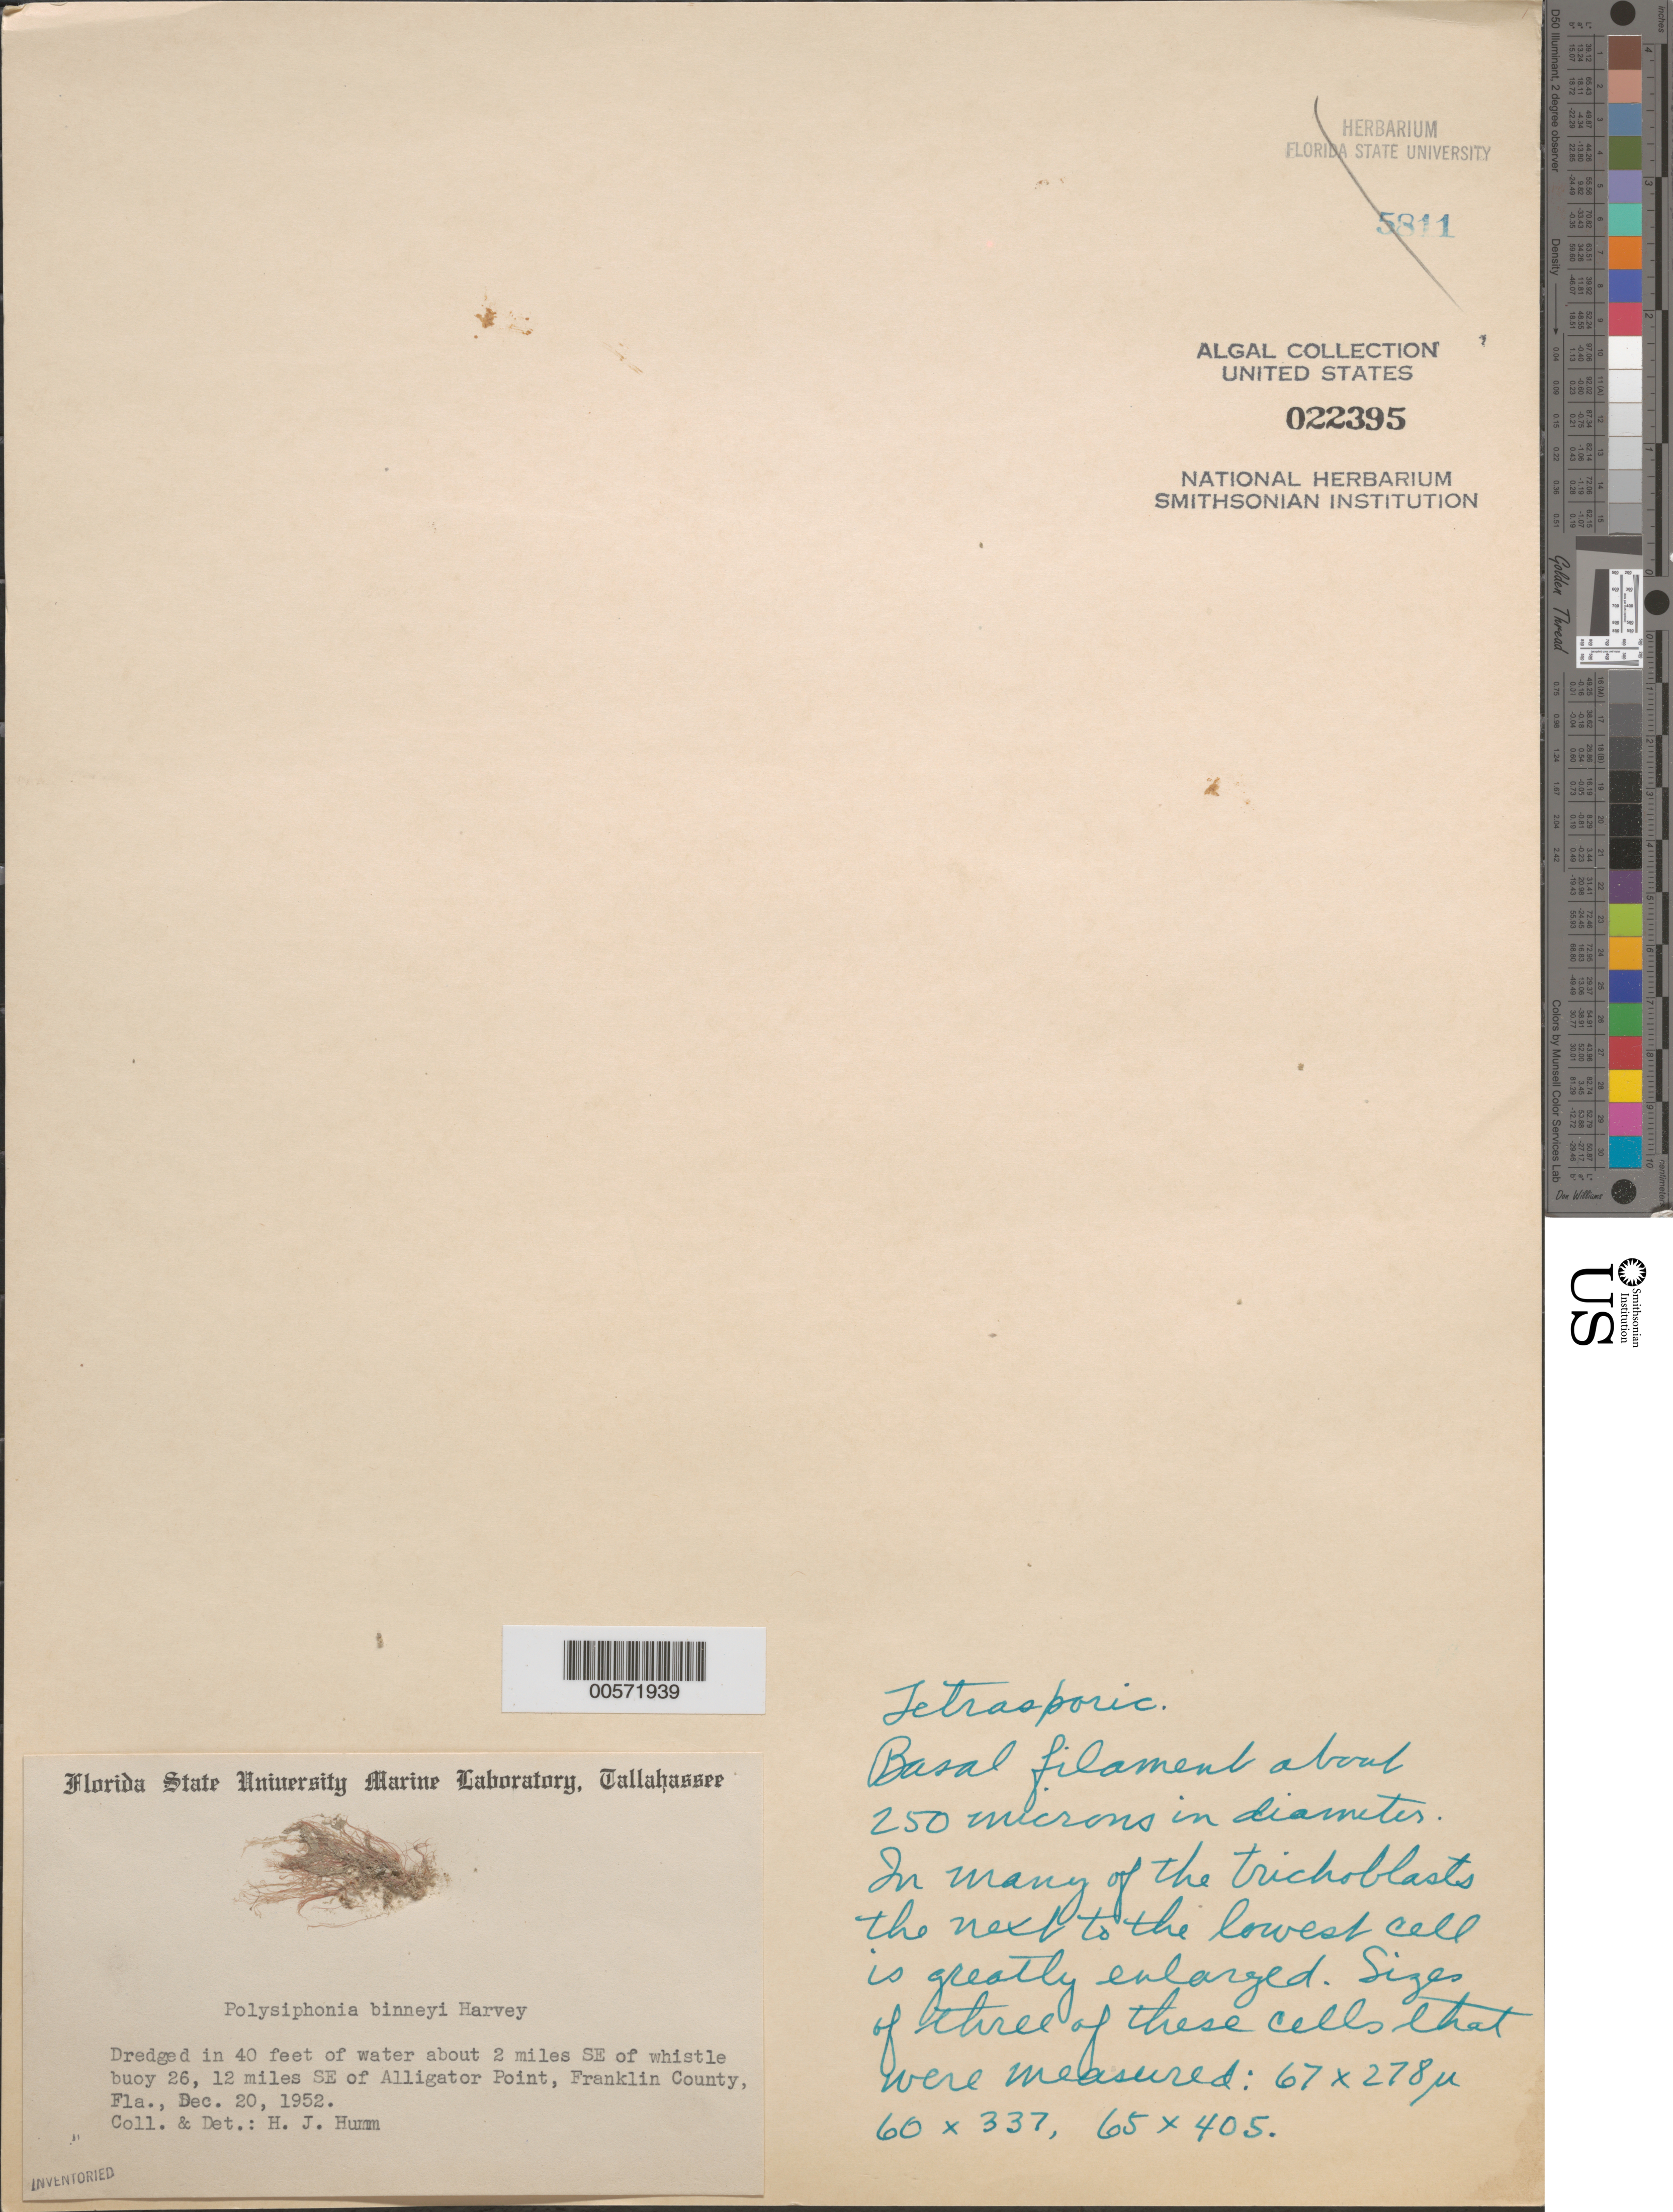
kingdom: Plantae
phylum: Rhodophyta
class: Florideophyceae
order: Ceramiales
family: Rhodomelaceae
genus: Polysiphonia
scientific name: Polysiphonia binneyi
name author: Harv.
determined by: Humm, Harold J.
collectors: H. J. Humm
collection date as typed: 20 Dec 1952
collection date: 1952-12-20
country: United States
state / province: Florida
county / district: Franklin County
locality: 2 miles southeast of whistle buoy, 12 miles southeast of Alligator Point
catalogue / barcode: US 22395